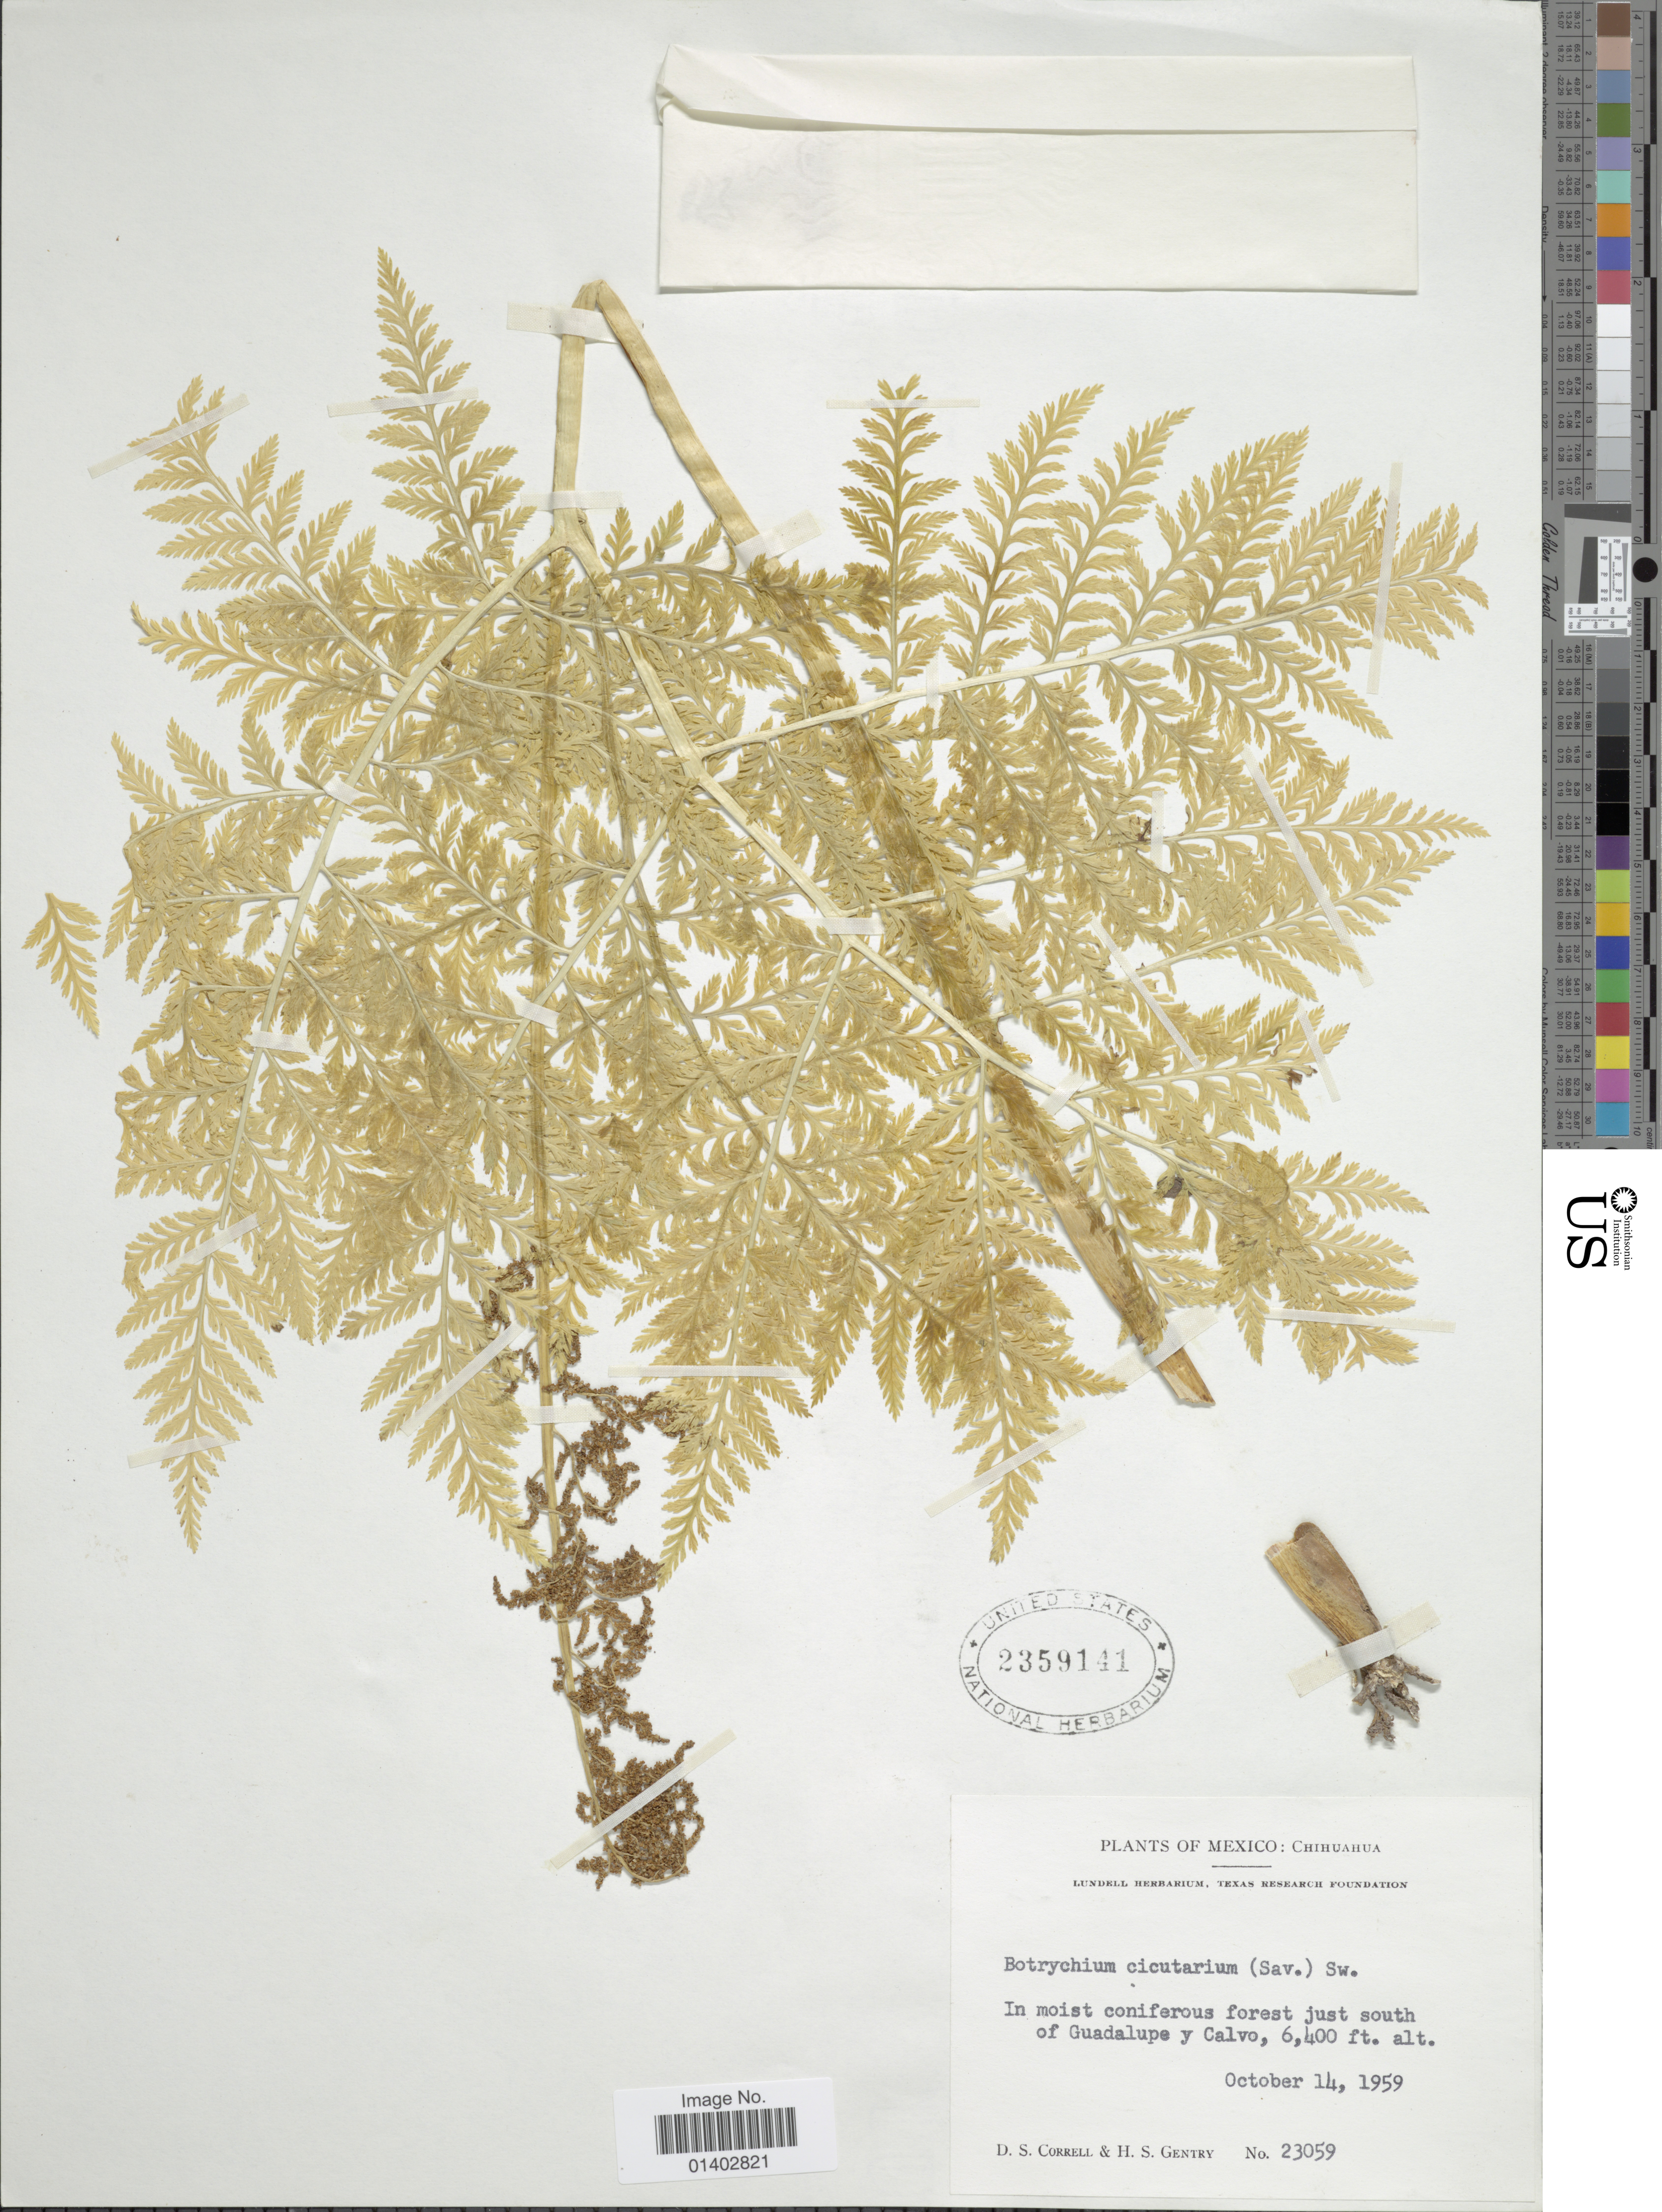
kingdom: Plantae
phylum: Tracheophyta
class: Polypodiopsida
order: Ophioglossales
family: Ophioglossaceae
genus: Botrychium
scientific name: Botrychium virginianum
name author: (L.) Sw.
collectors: D. S. Correll & H. S. Gentry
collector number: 23059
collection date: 1959-10-14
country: Mexico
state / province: Chihuahua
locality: In moist coniferous forest just south of Guadalupe y Calvo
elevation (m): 1951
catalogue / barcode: US 2359141